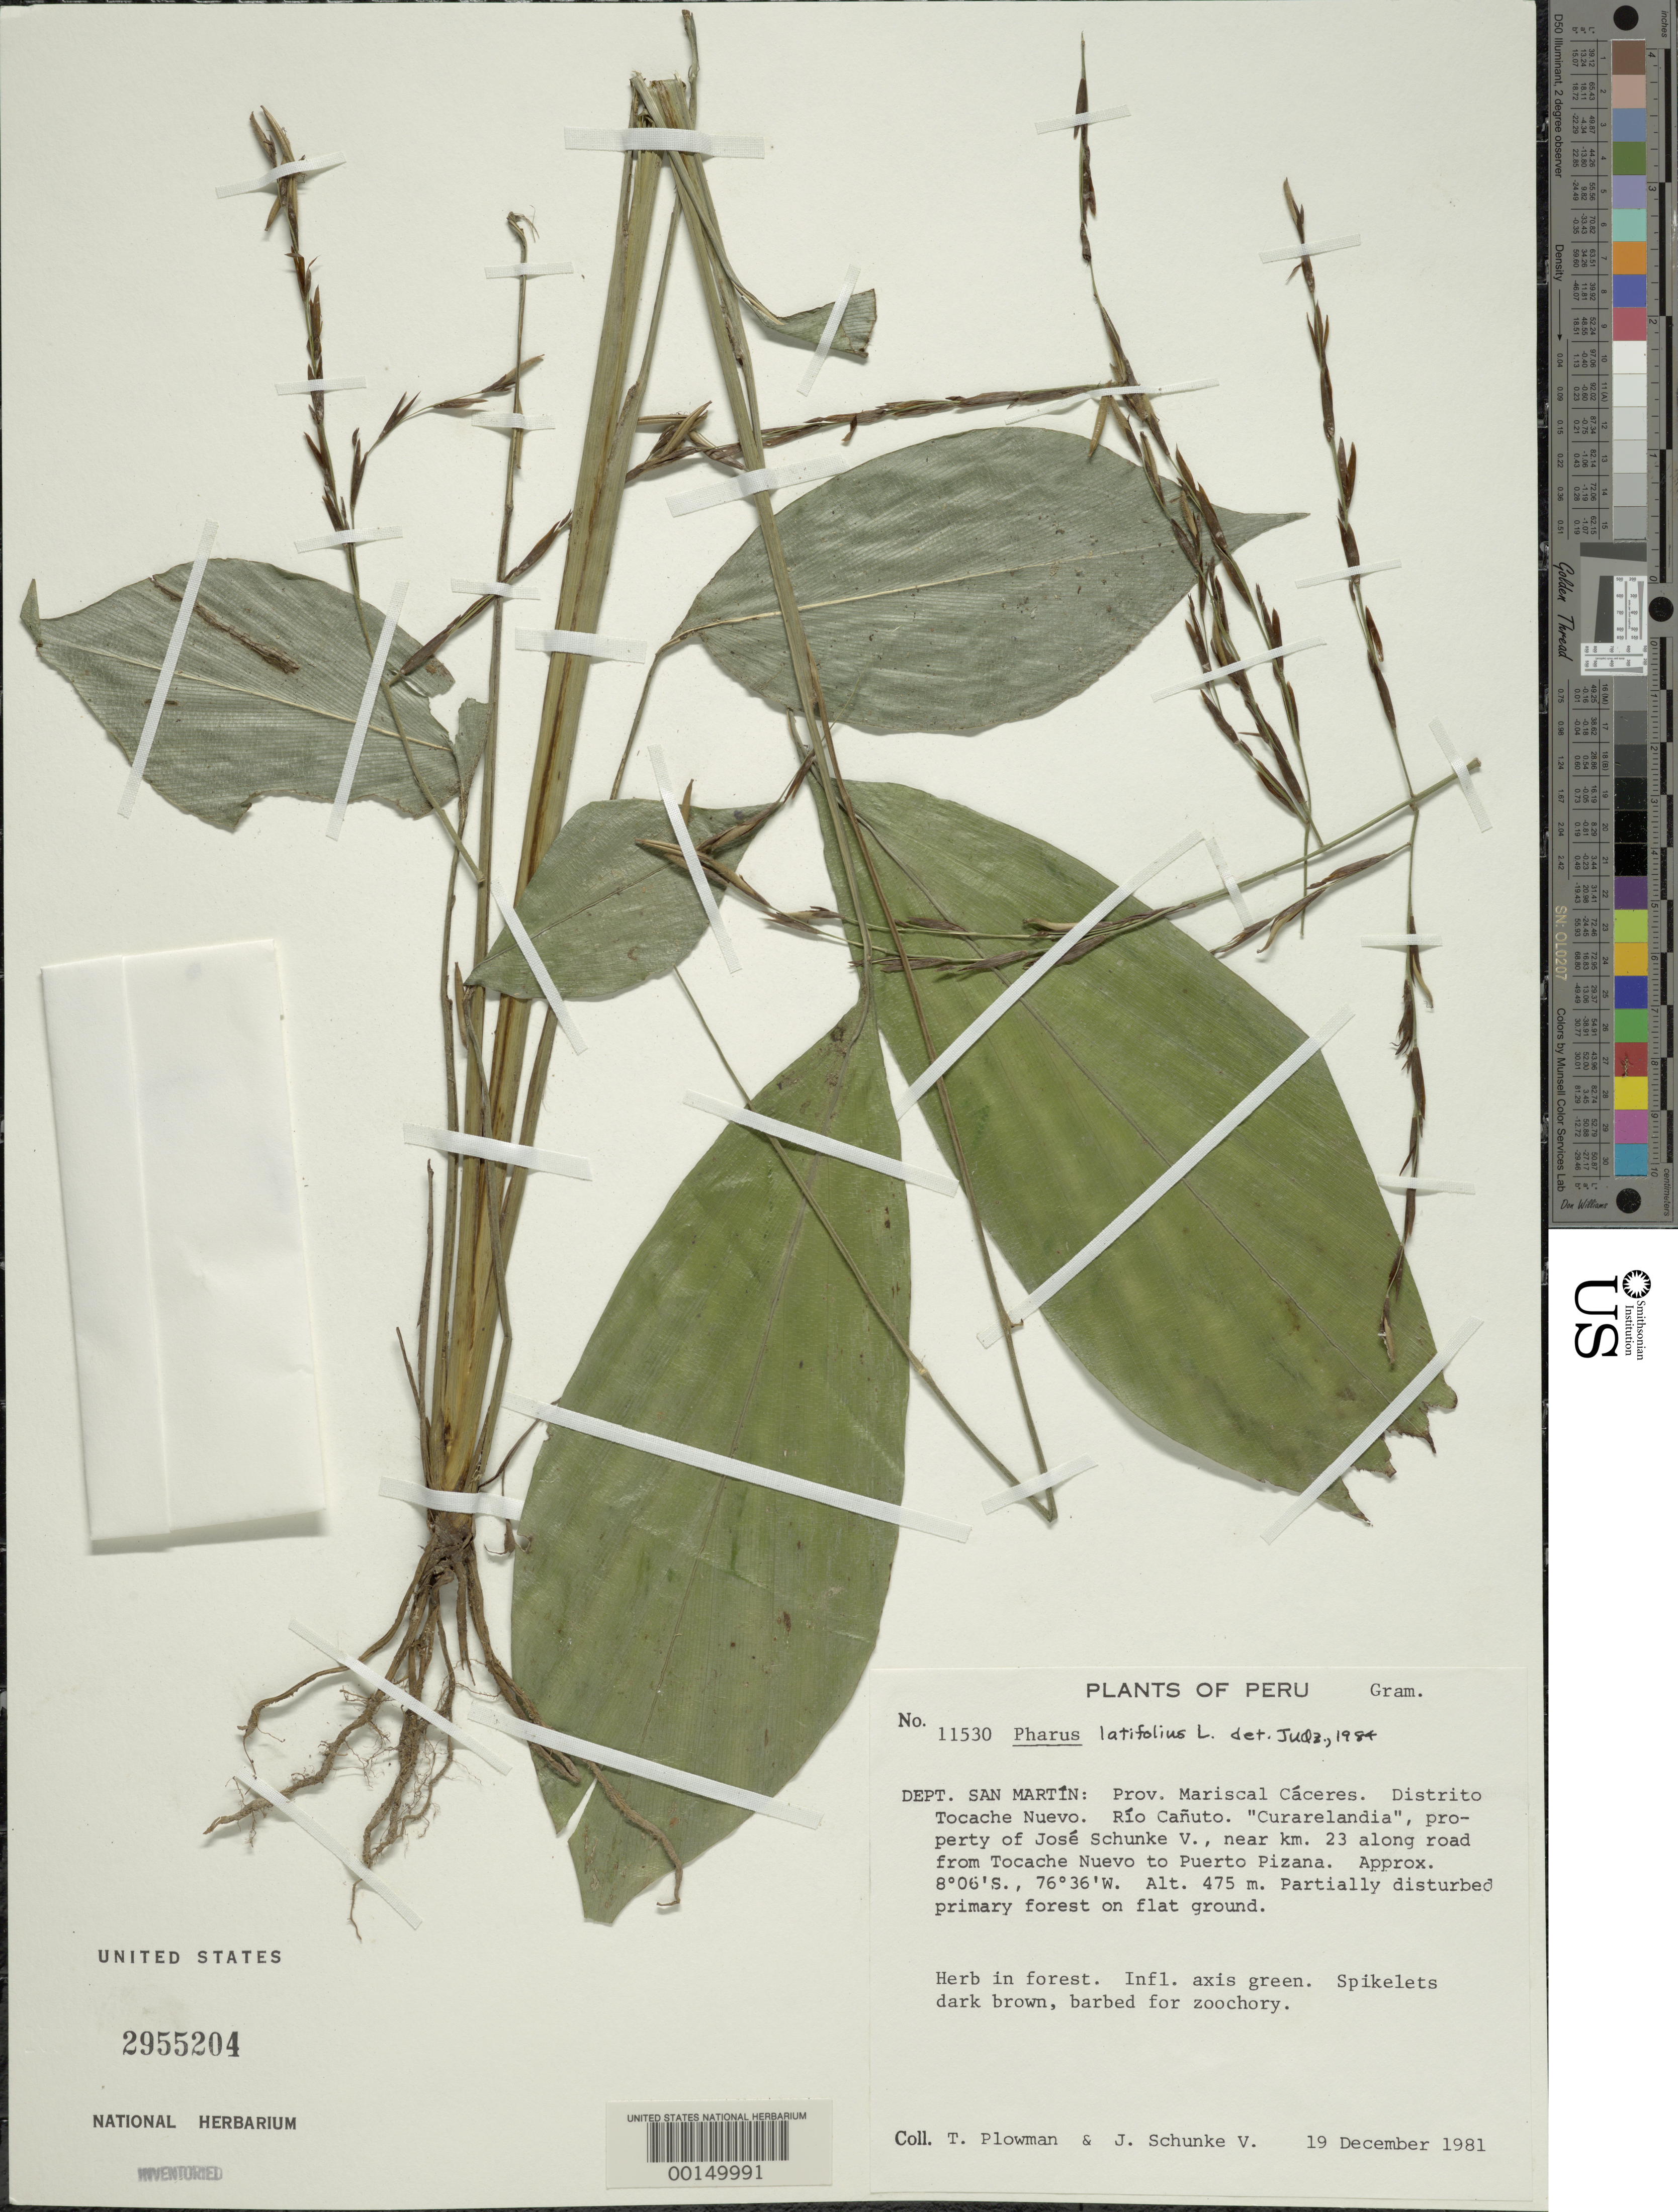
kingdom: Plantae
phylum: Tracheophyta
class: Liliopsida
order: Poales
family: Poaceae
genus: Pharus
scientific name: Pharus latifolius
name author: L.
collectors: T. Plowman & J. M. Schunke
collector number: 11530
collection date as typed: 19 Dec 1981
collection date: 1981-12-19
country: Peru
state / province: San Martín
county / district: Mariscal Cáceres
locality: Tocache Nuevo, Río Cañuto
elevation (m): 475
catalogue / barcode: US 2955204